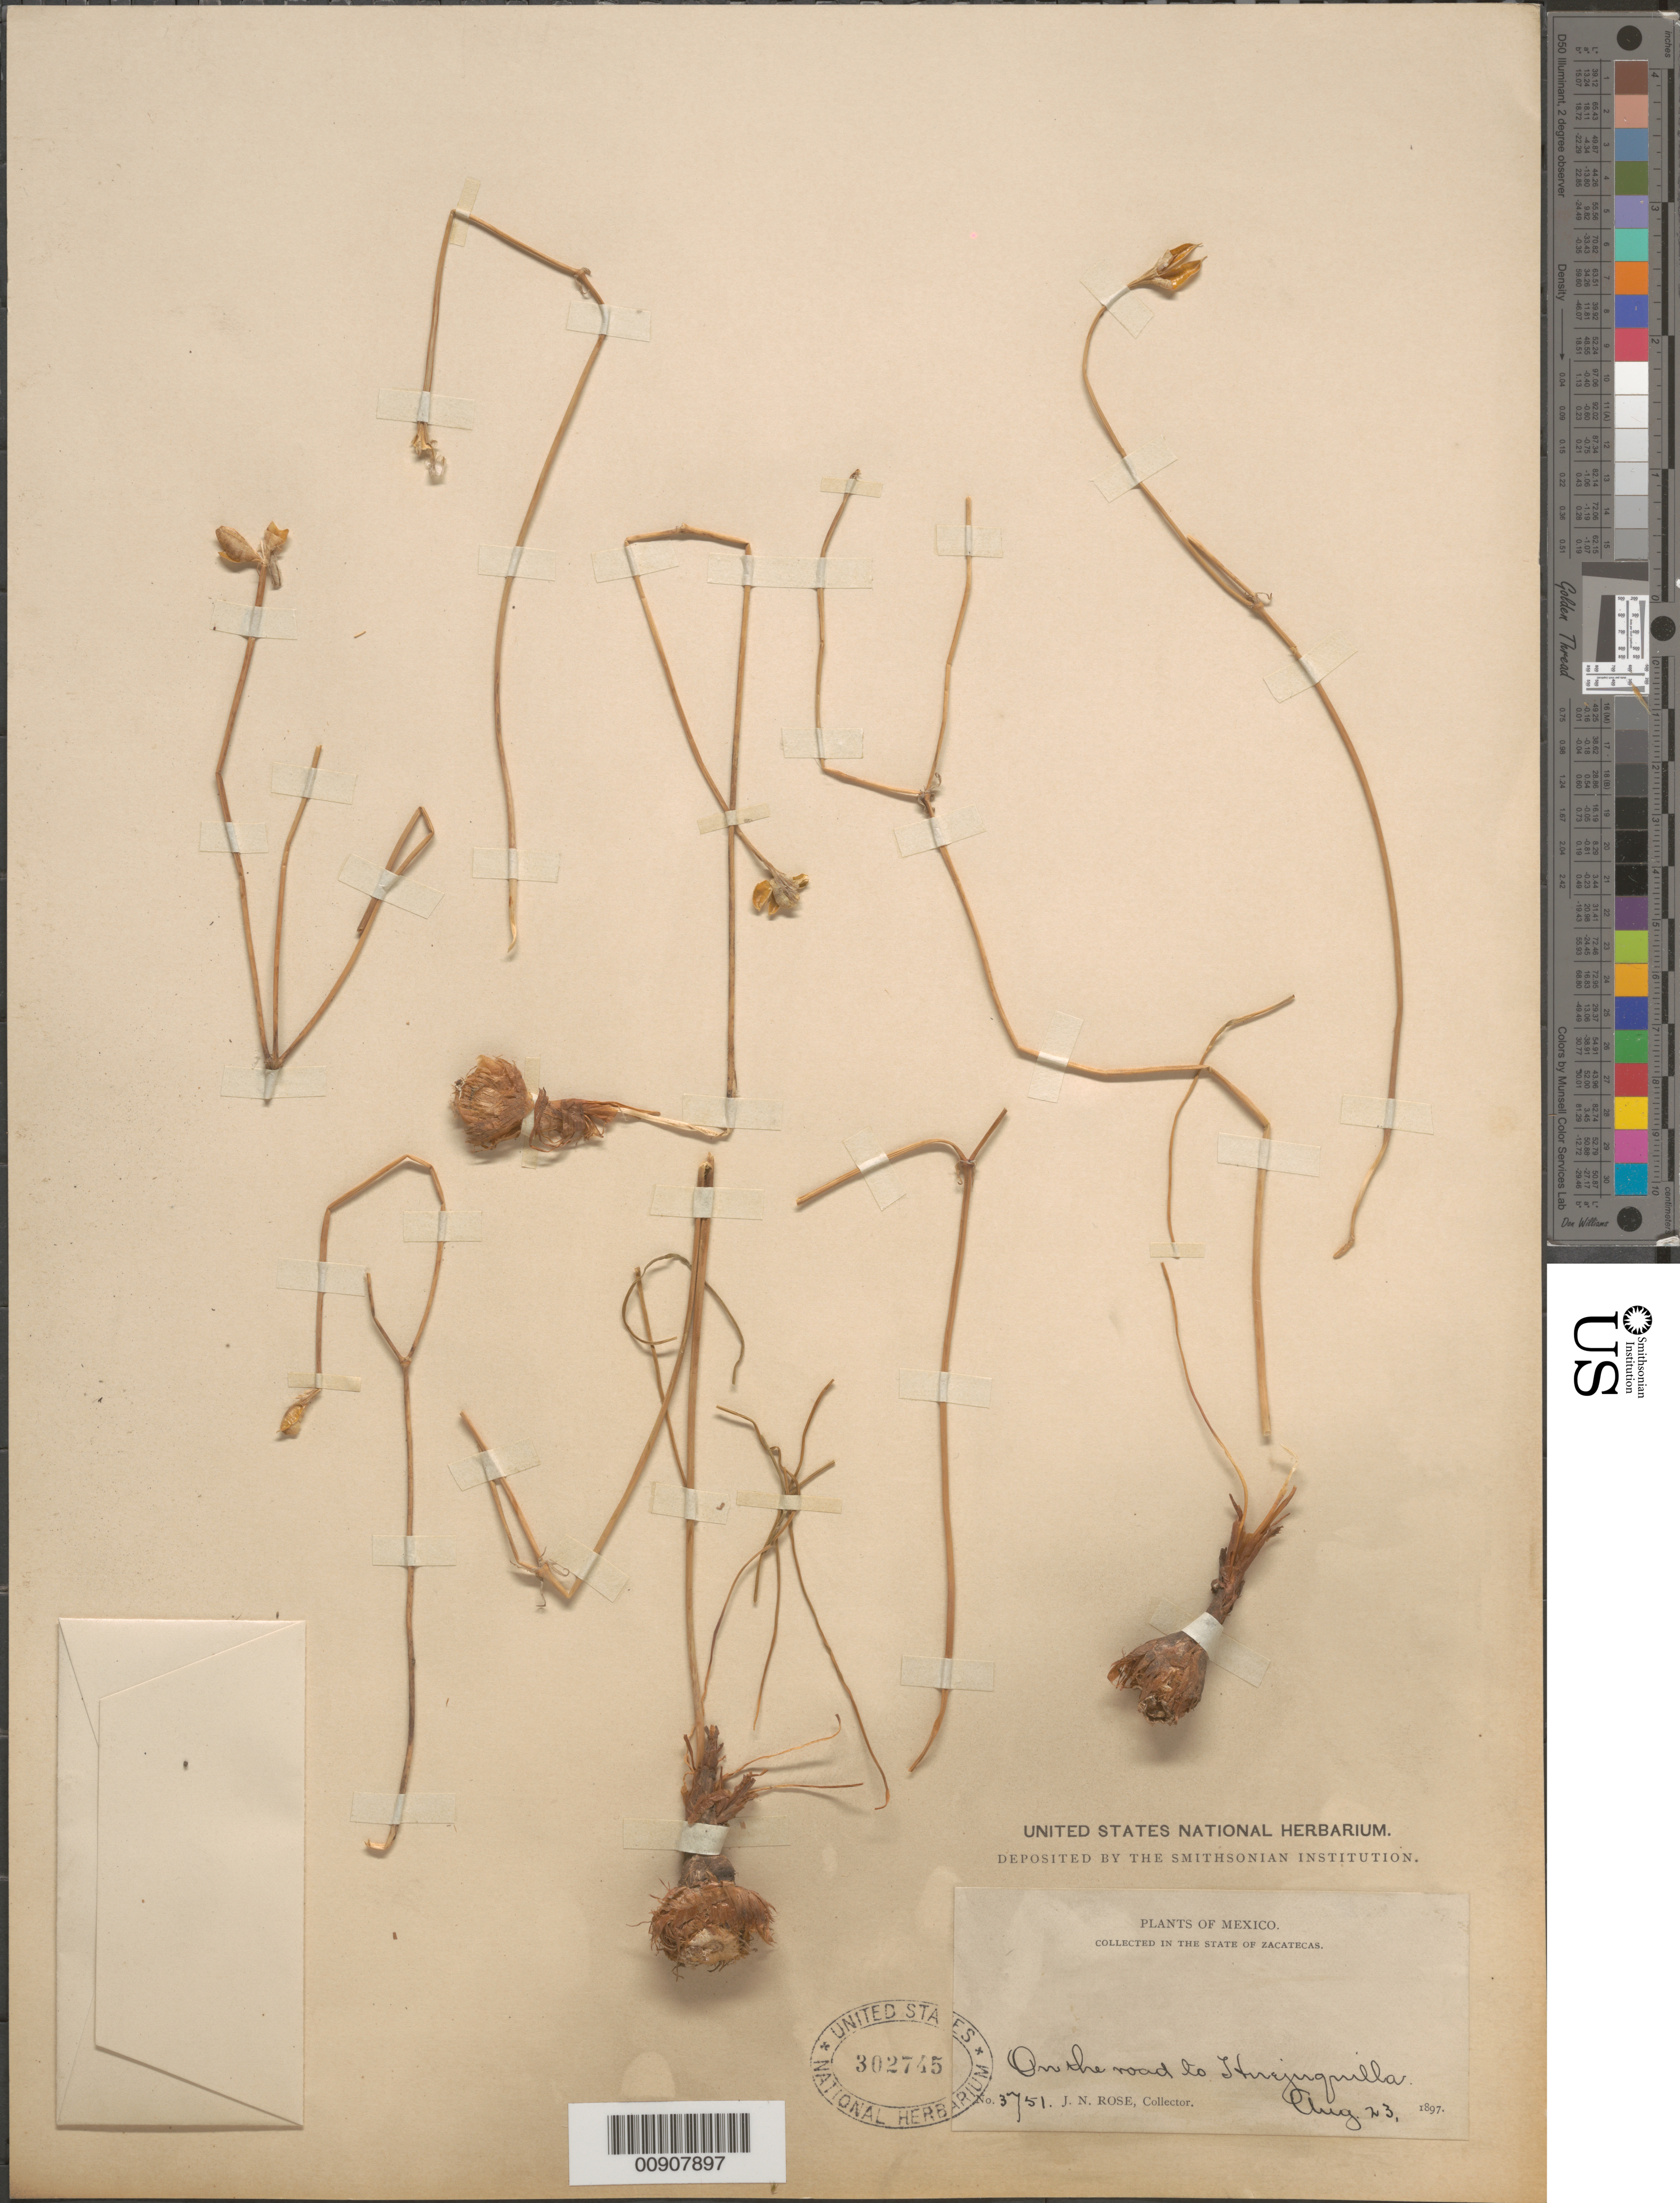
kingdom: Plantae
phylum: Tracheophyta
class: Liliopsida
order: Liliales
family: Liliaceae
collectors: J. N. Rose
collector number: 3751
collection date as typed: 23 Aug 1897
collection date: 1897-08-23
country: Mexico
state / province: Zacatecas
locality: State of Zacatecas: On the road to Huejuquilla.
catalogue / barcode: US 302745